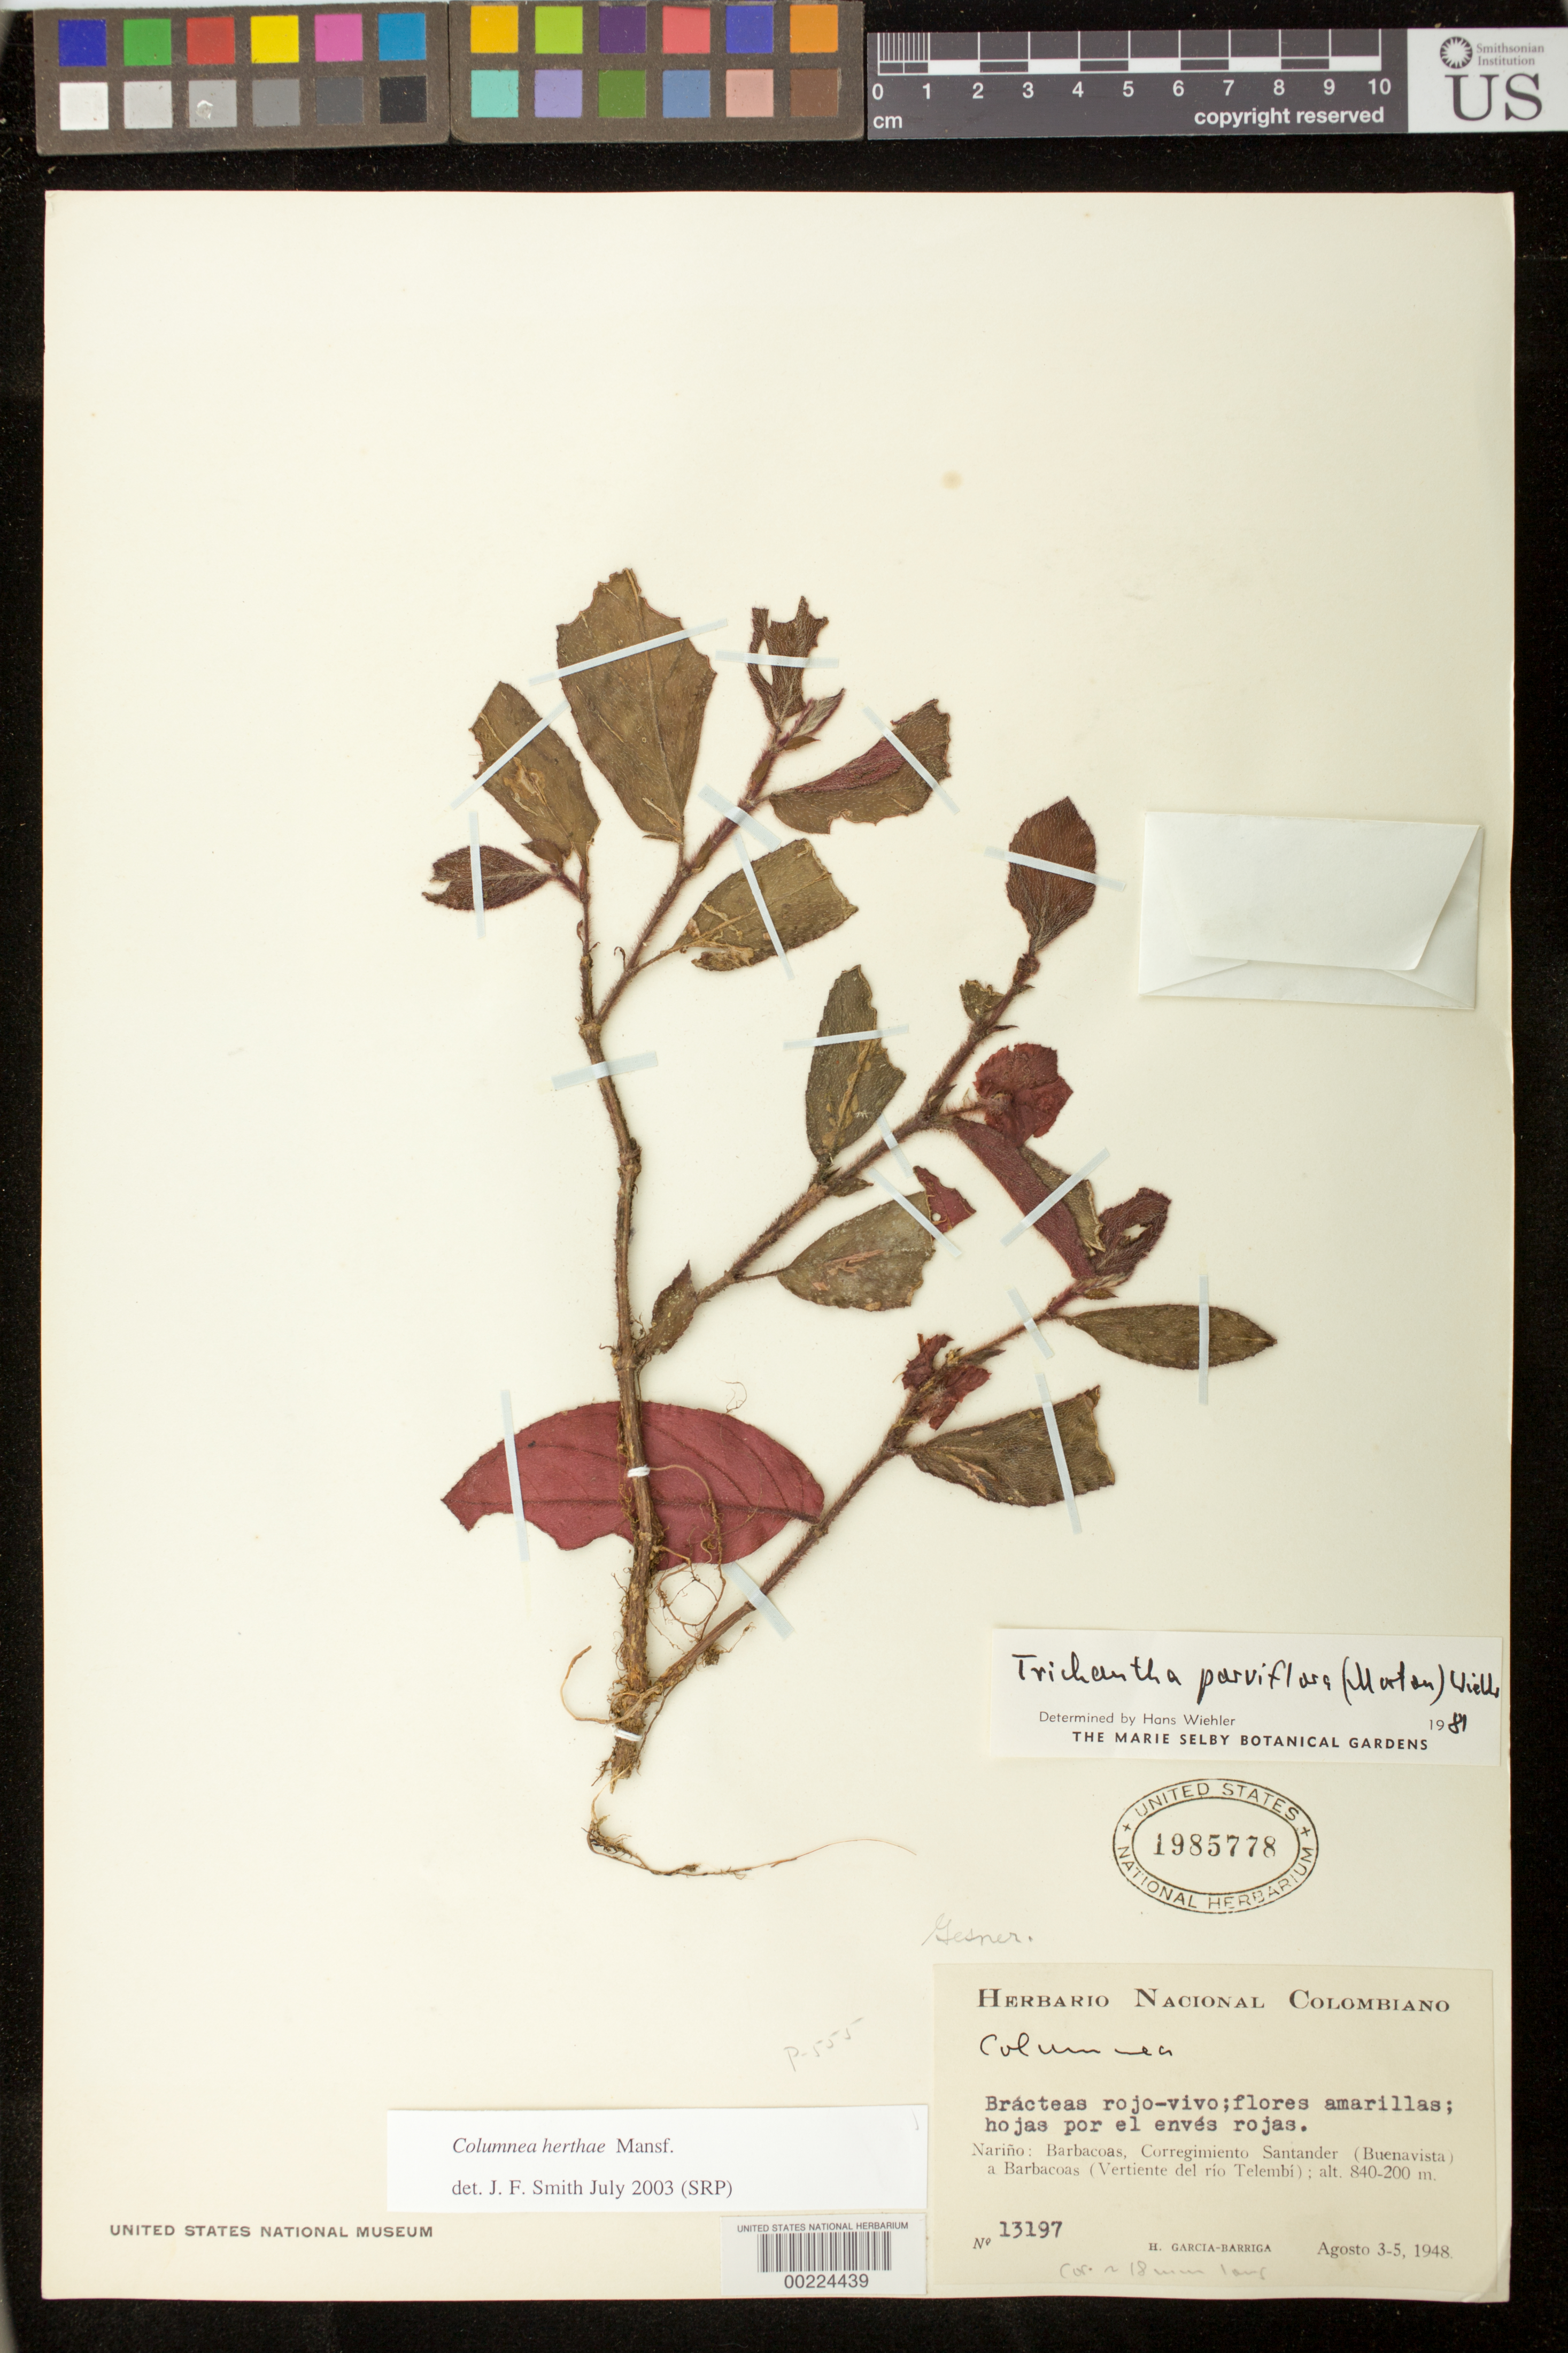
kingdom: Plantae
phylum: Tracheophyta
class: Magnoliopsida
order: Lamiales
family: Gesneriaceae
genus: Columnea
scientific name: Columnea lehmannii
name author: Mansf.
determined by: Clark, J. L.; Skog, Laurence E.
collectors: H. García Barriga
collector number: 13197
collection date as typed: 3-5 Aug 1948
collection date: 1948-08-03/1948-08-05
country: Colombia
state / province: Nariño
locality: Barbacoas, Corregimiento Santander (Buenavista) a Barbacoas (Vertiente del río Telembí)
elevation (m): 200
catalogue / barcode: US 1985778